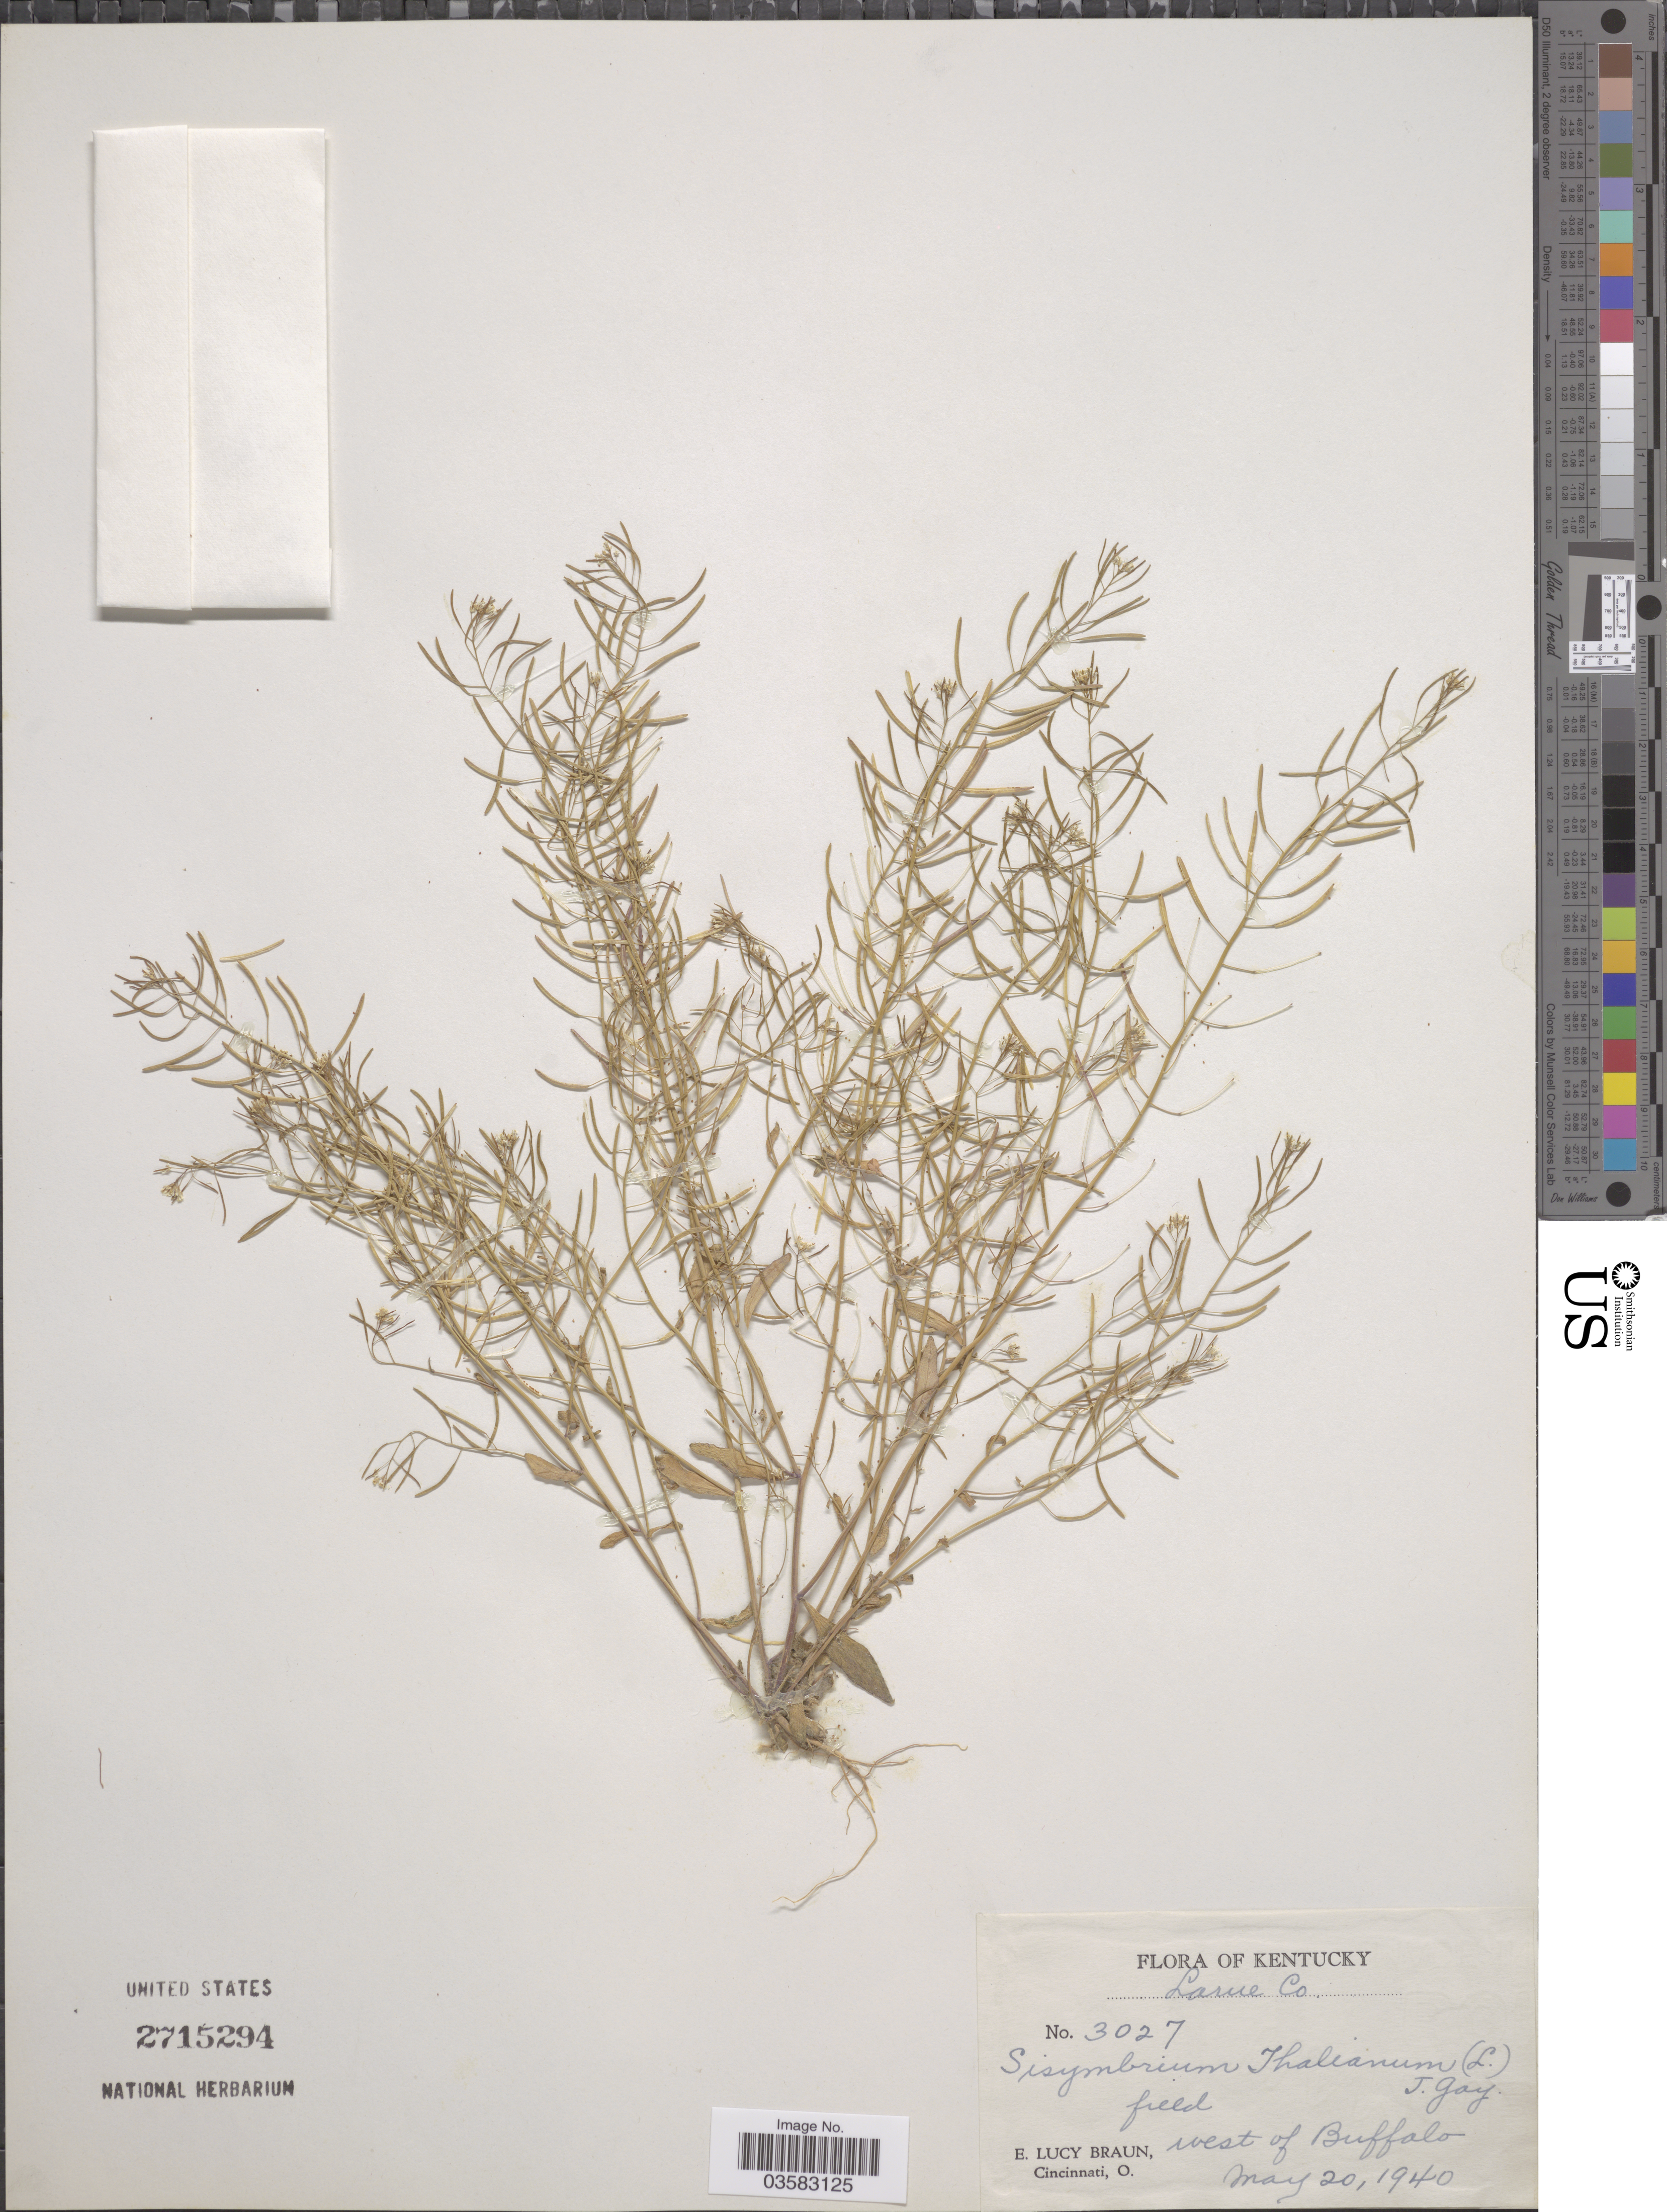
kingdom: Plantae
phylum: Tracheophyta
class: Magnoliopsida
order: Brassicales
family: Brassicaceae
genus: Sisymbrium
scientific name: Sisymbrium thalianum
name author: (L.) J. Gay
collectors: E. L. Braun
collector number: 3027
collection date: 1940-05-20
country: United States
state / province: Kentucky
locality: Larue Co. Field west of Buffalo.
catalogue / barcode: US 2715294